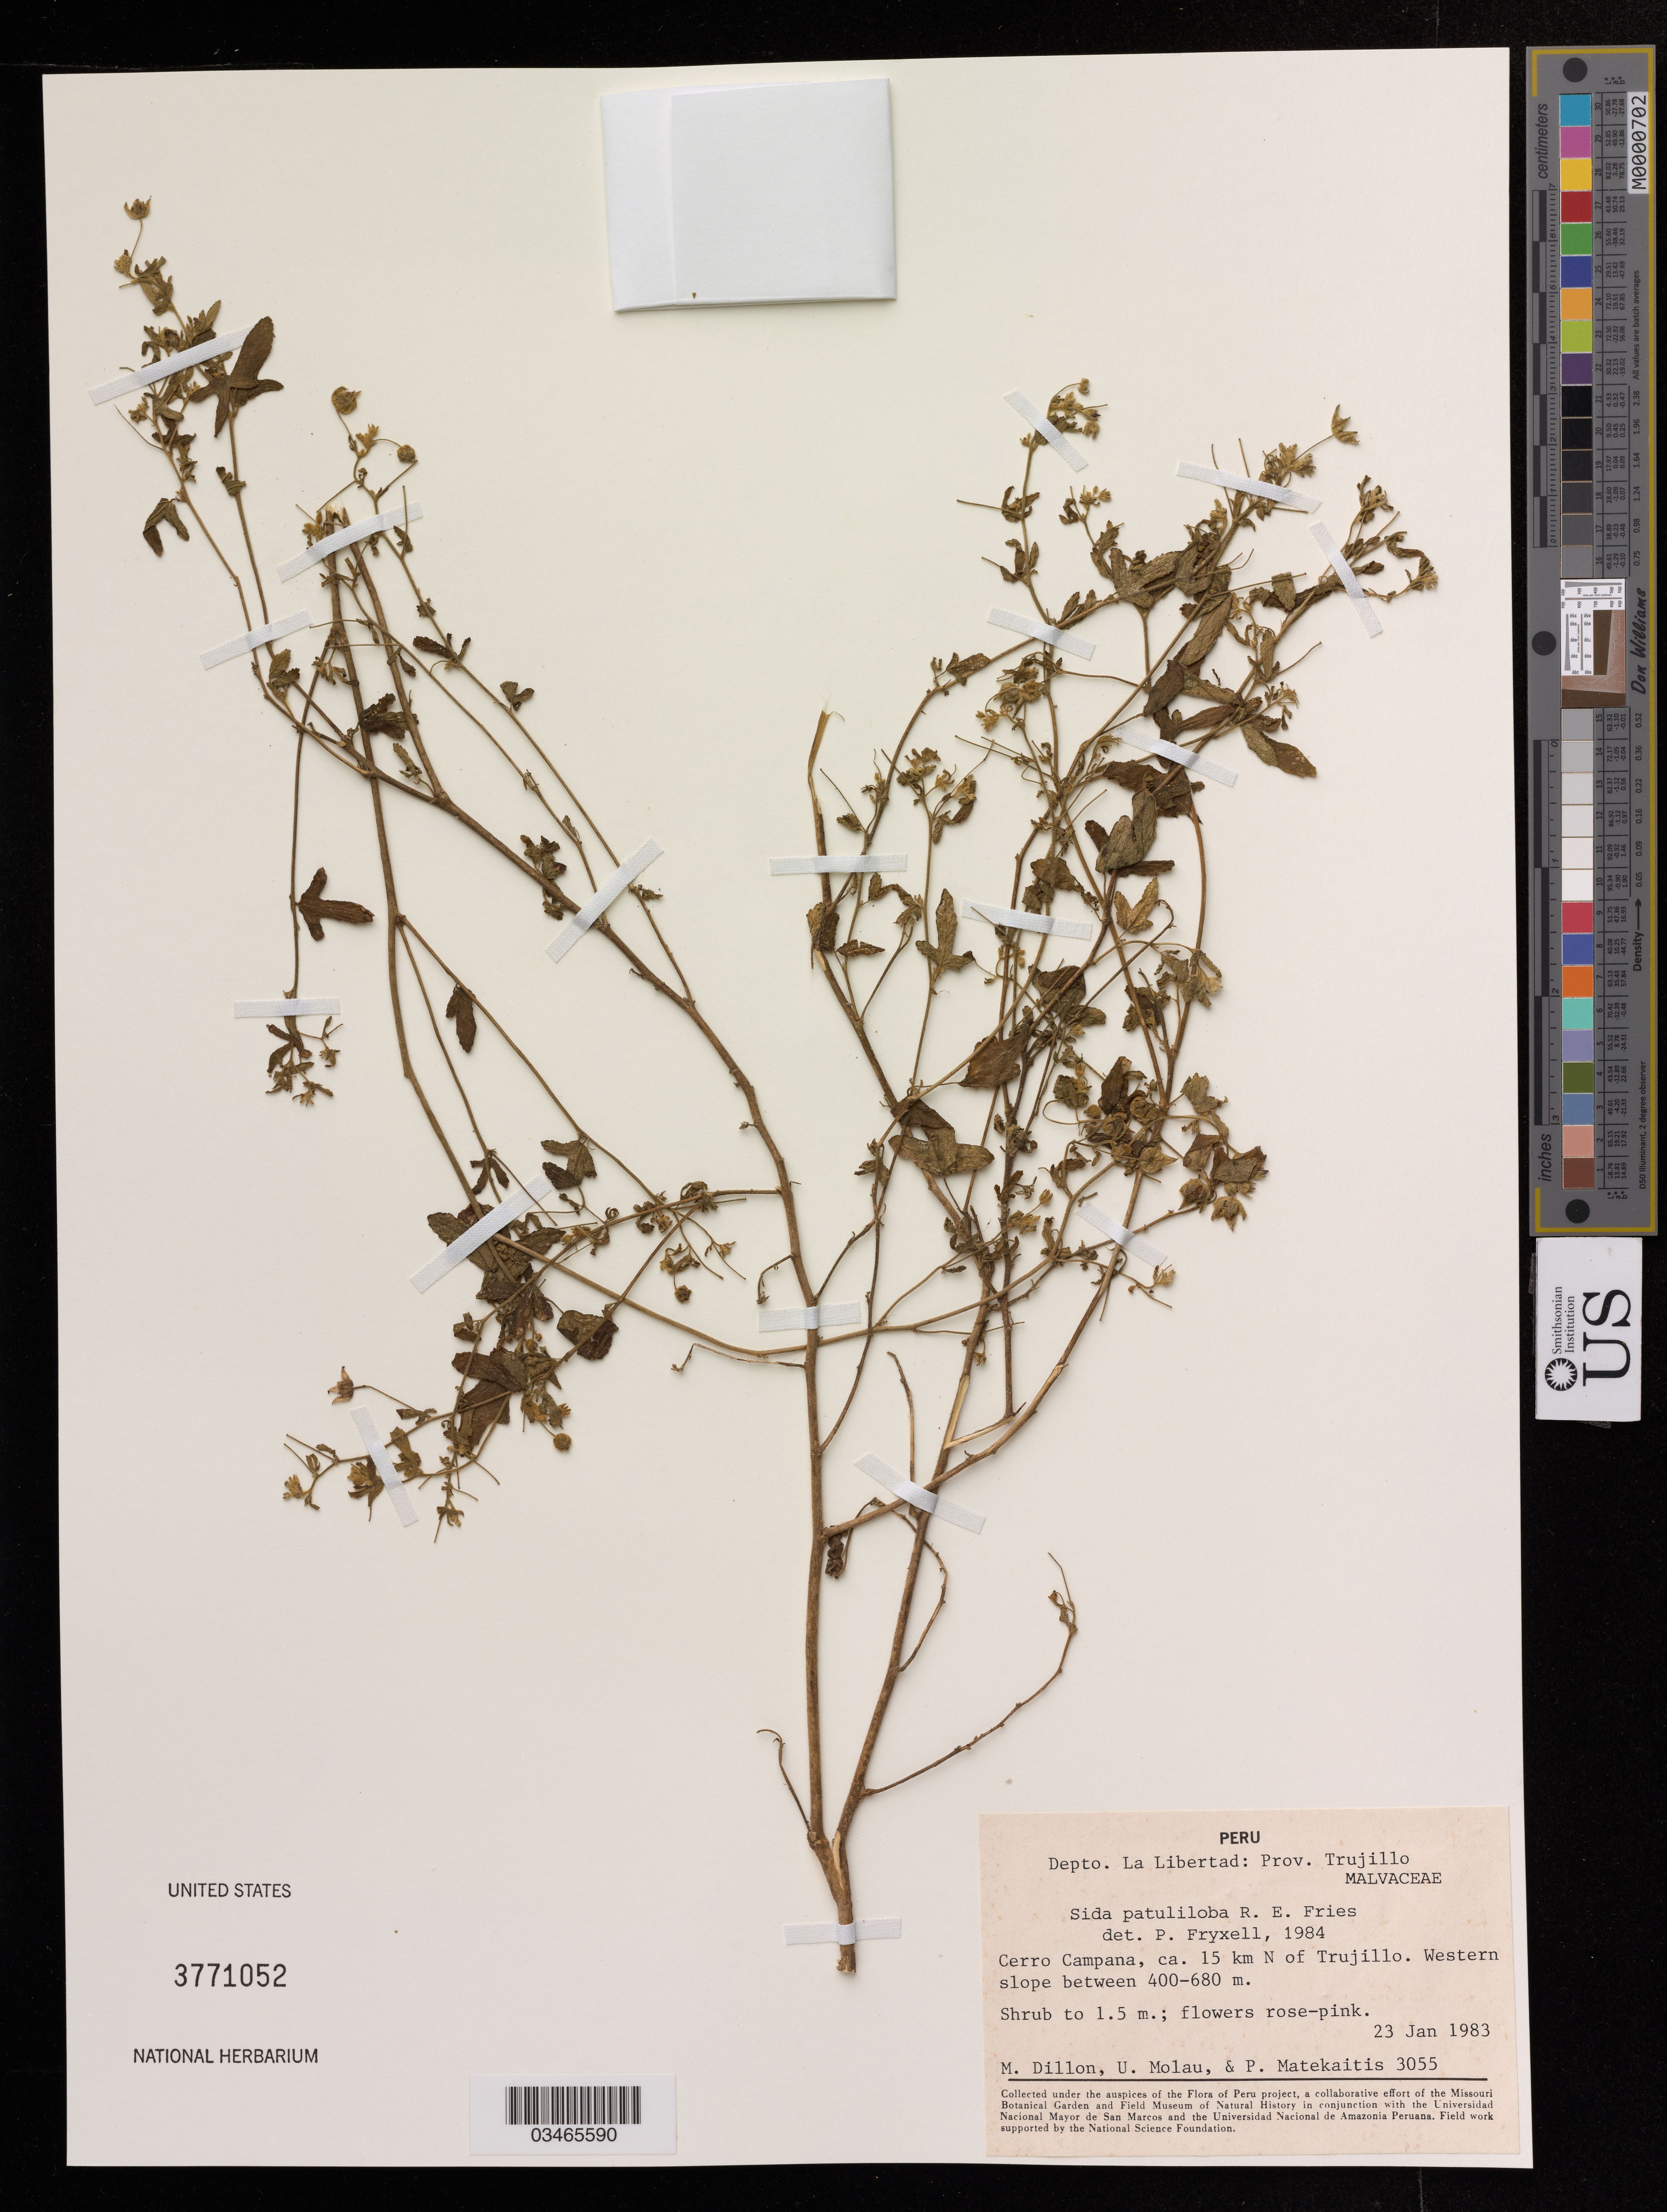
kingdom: Plantae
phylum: Tracheophyta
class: Magnoliopsida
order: Malvales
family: Malvaceae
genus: Sida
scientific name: Sida oligandra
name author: K. Schum. in Mart.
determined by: Dorr, Laurence J., Curator (BOT), Smithsonian Institution - National Museum of Natural History (UNITED STATES)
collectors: M. Depies & U. Molau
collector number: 3055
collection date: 1983-01-23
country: Peru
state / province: La Libertad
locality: Prov. Trujillo, Cerro Campana, ca. 15 km N of Trujillo.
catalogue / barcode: US 3771052